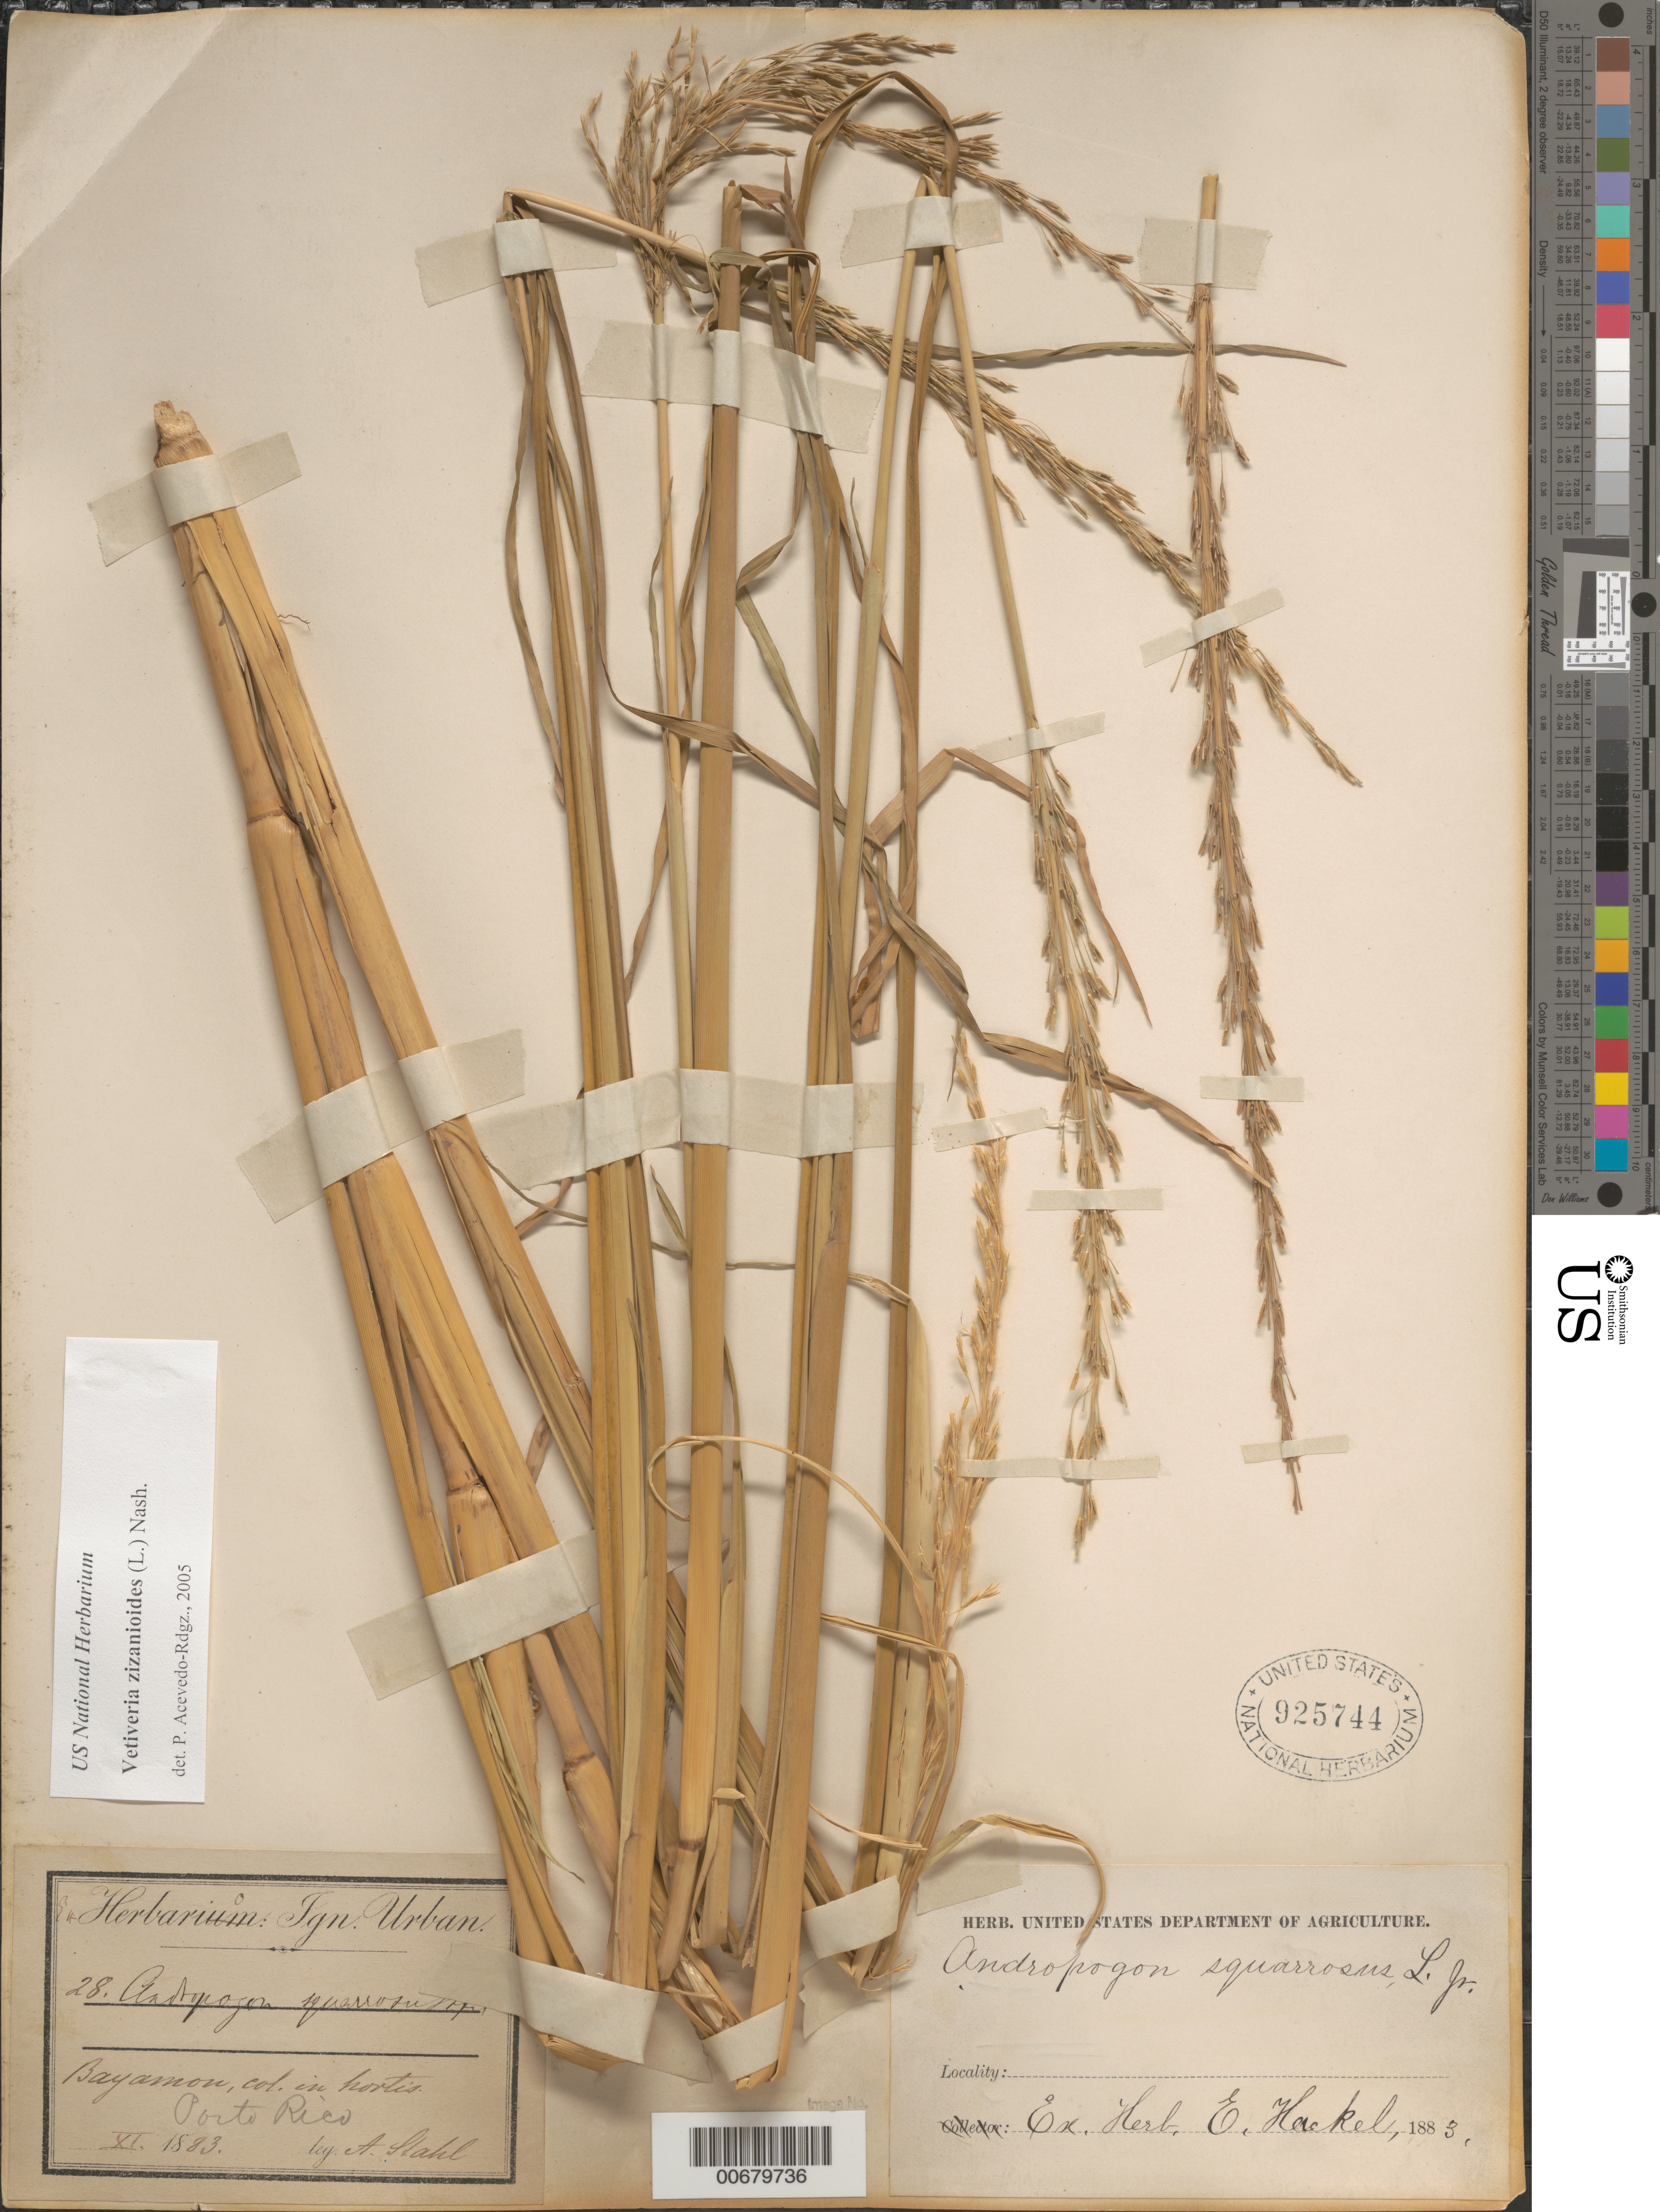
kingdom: Plantae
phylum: Tracheophyta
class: Liliopsida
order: Poales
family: Poaceae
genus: Vetiveria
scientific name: Vetiveria zizanioides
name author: (L.) Nash ex Small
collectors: A. Stahl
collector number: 28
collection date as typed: Nov 1883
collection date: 1883-11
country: Puerto Rico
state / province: Bayamón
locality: Bayamon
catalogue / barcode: US 925744